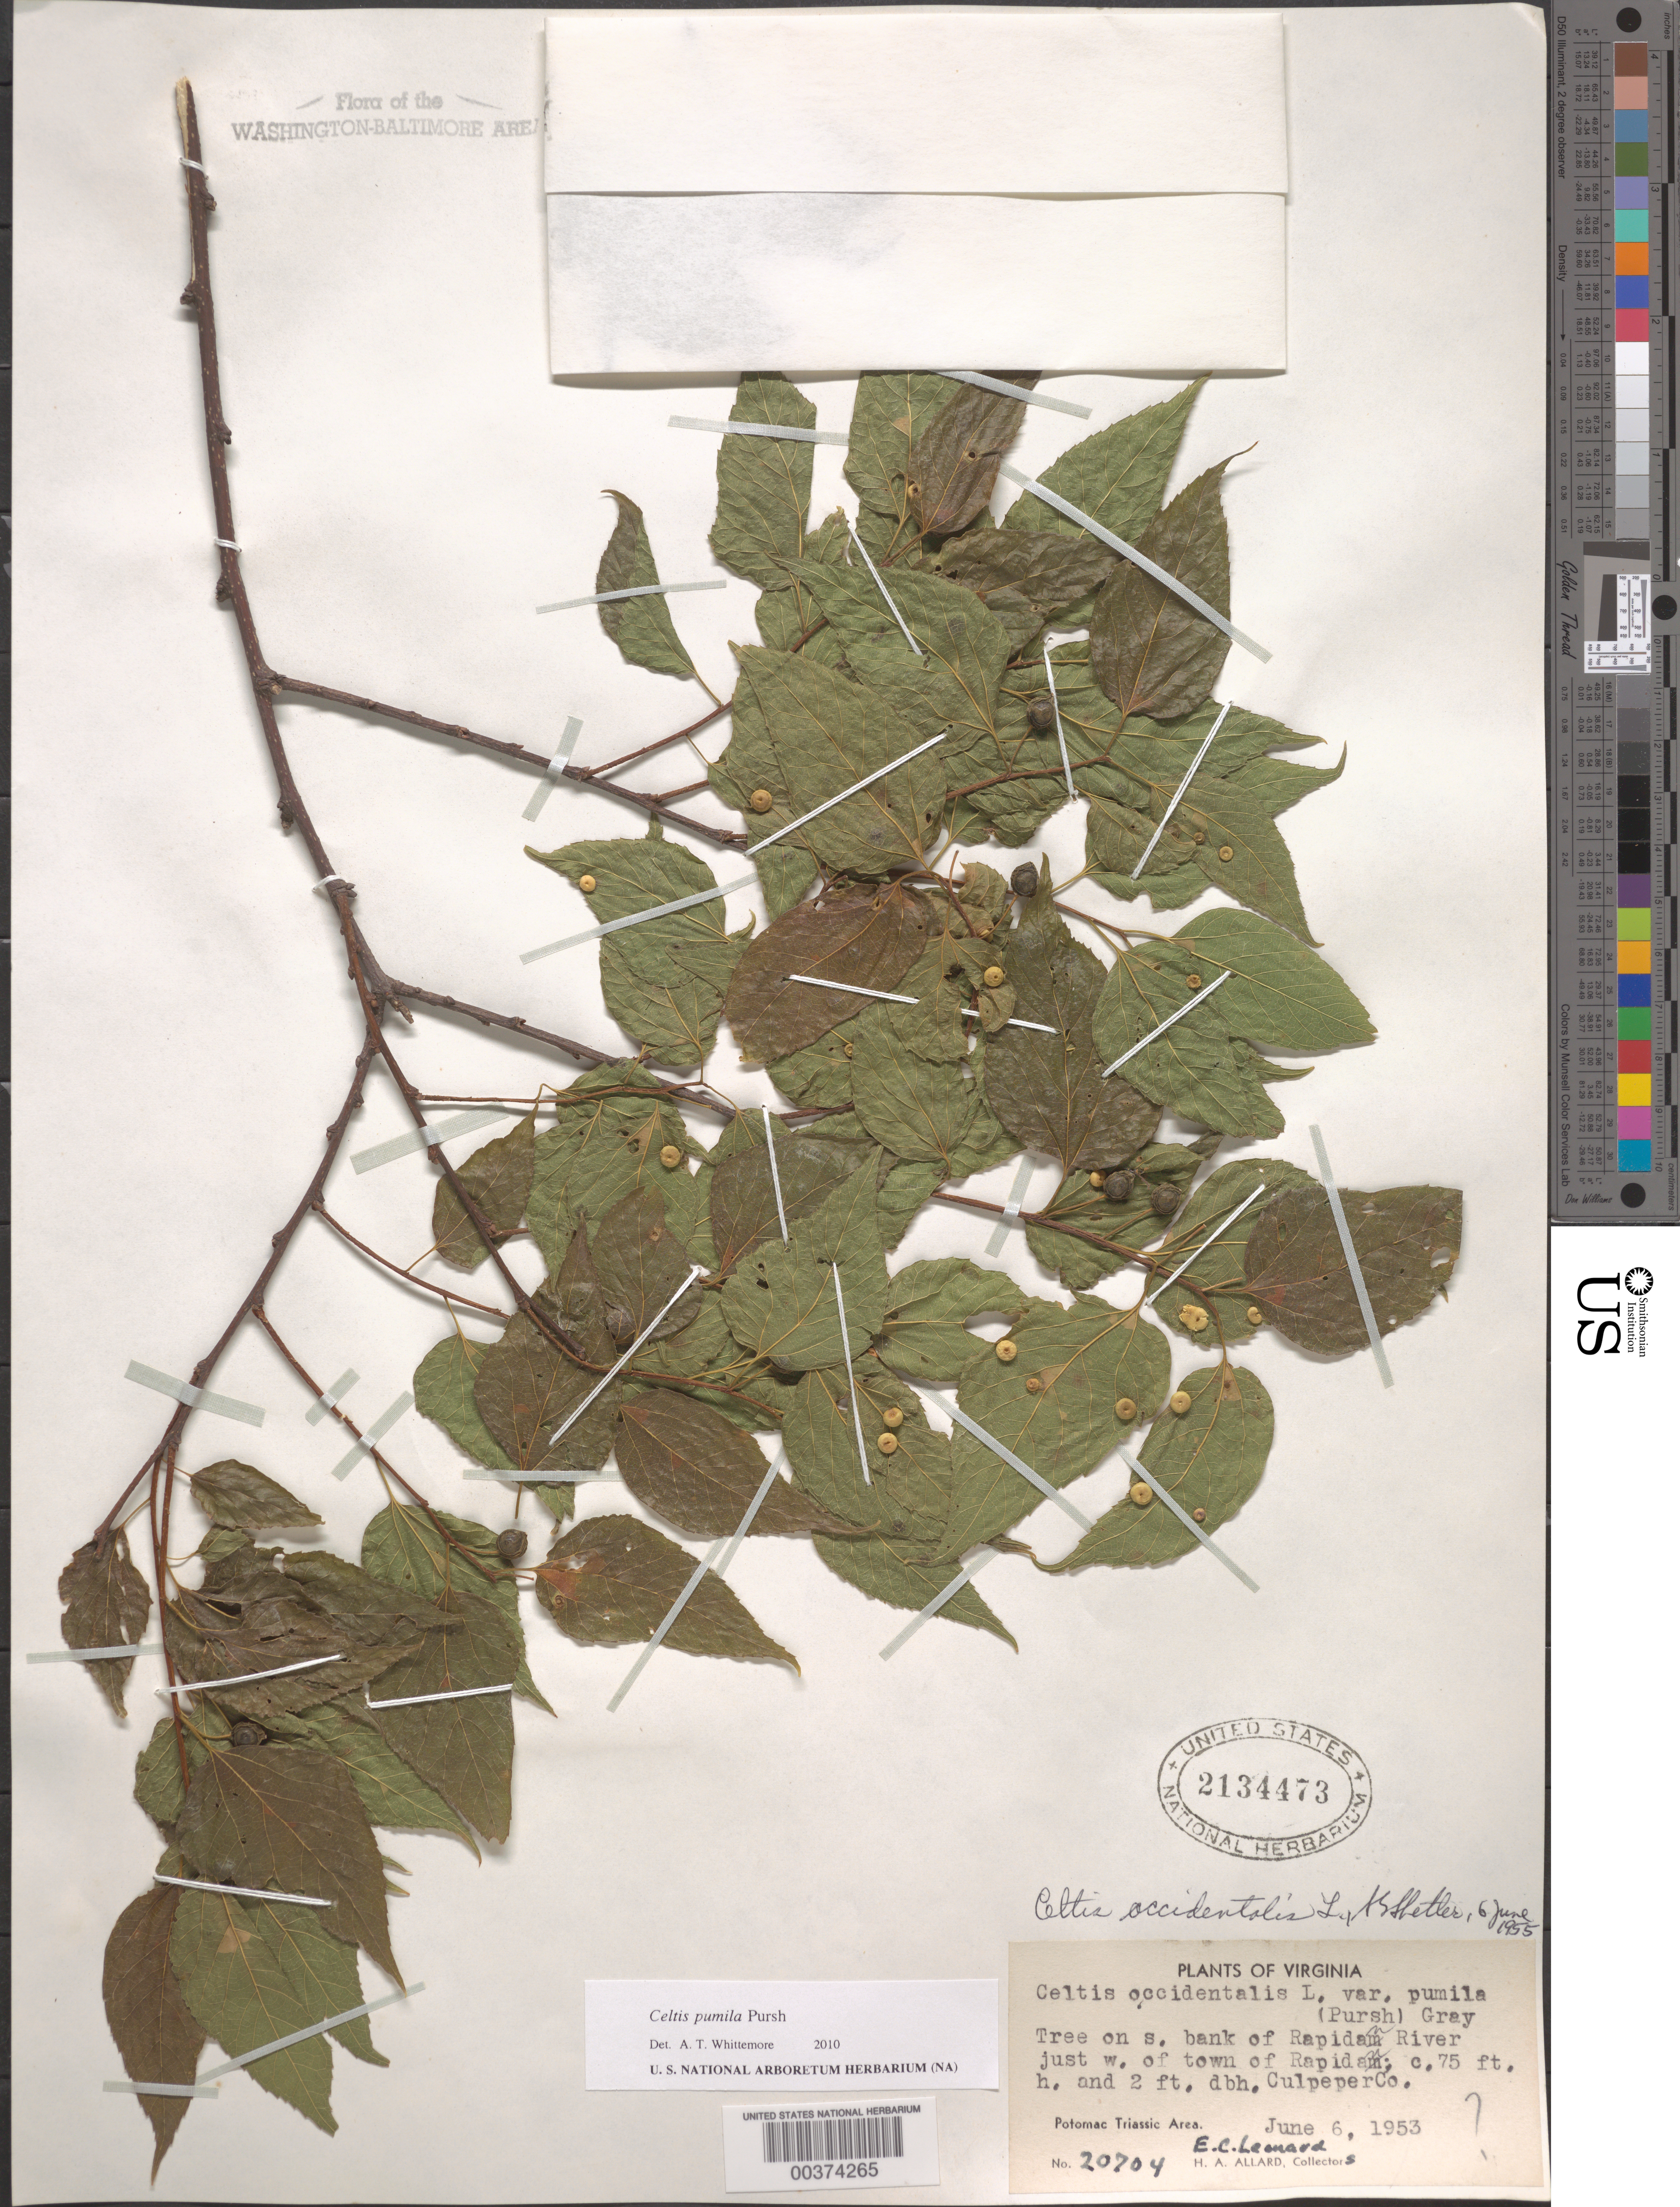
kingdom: Plantae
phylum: Tracheophyta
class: Magnoliopsida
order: Rosales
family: Cannabaceae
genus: Celtis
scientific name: Celtis pumila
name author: Pursh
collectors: E. C. Leonard & H. A. Allard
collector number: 20704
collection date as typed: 06 Jun 1953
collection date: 1953-06-06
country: United States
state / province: Virginia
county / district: Culpeper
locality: Rapidan River, west of Rapidan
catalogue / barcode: US 2134473